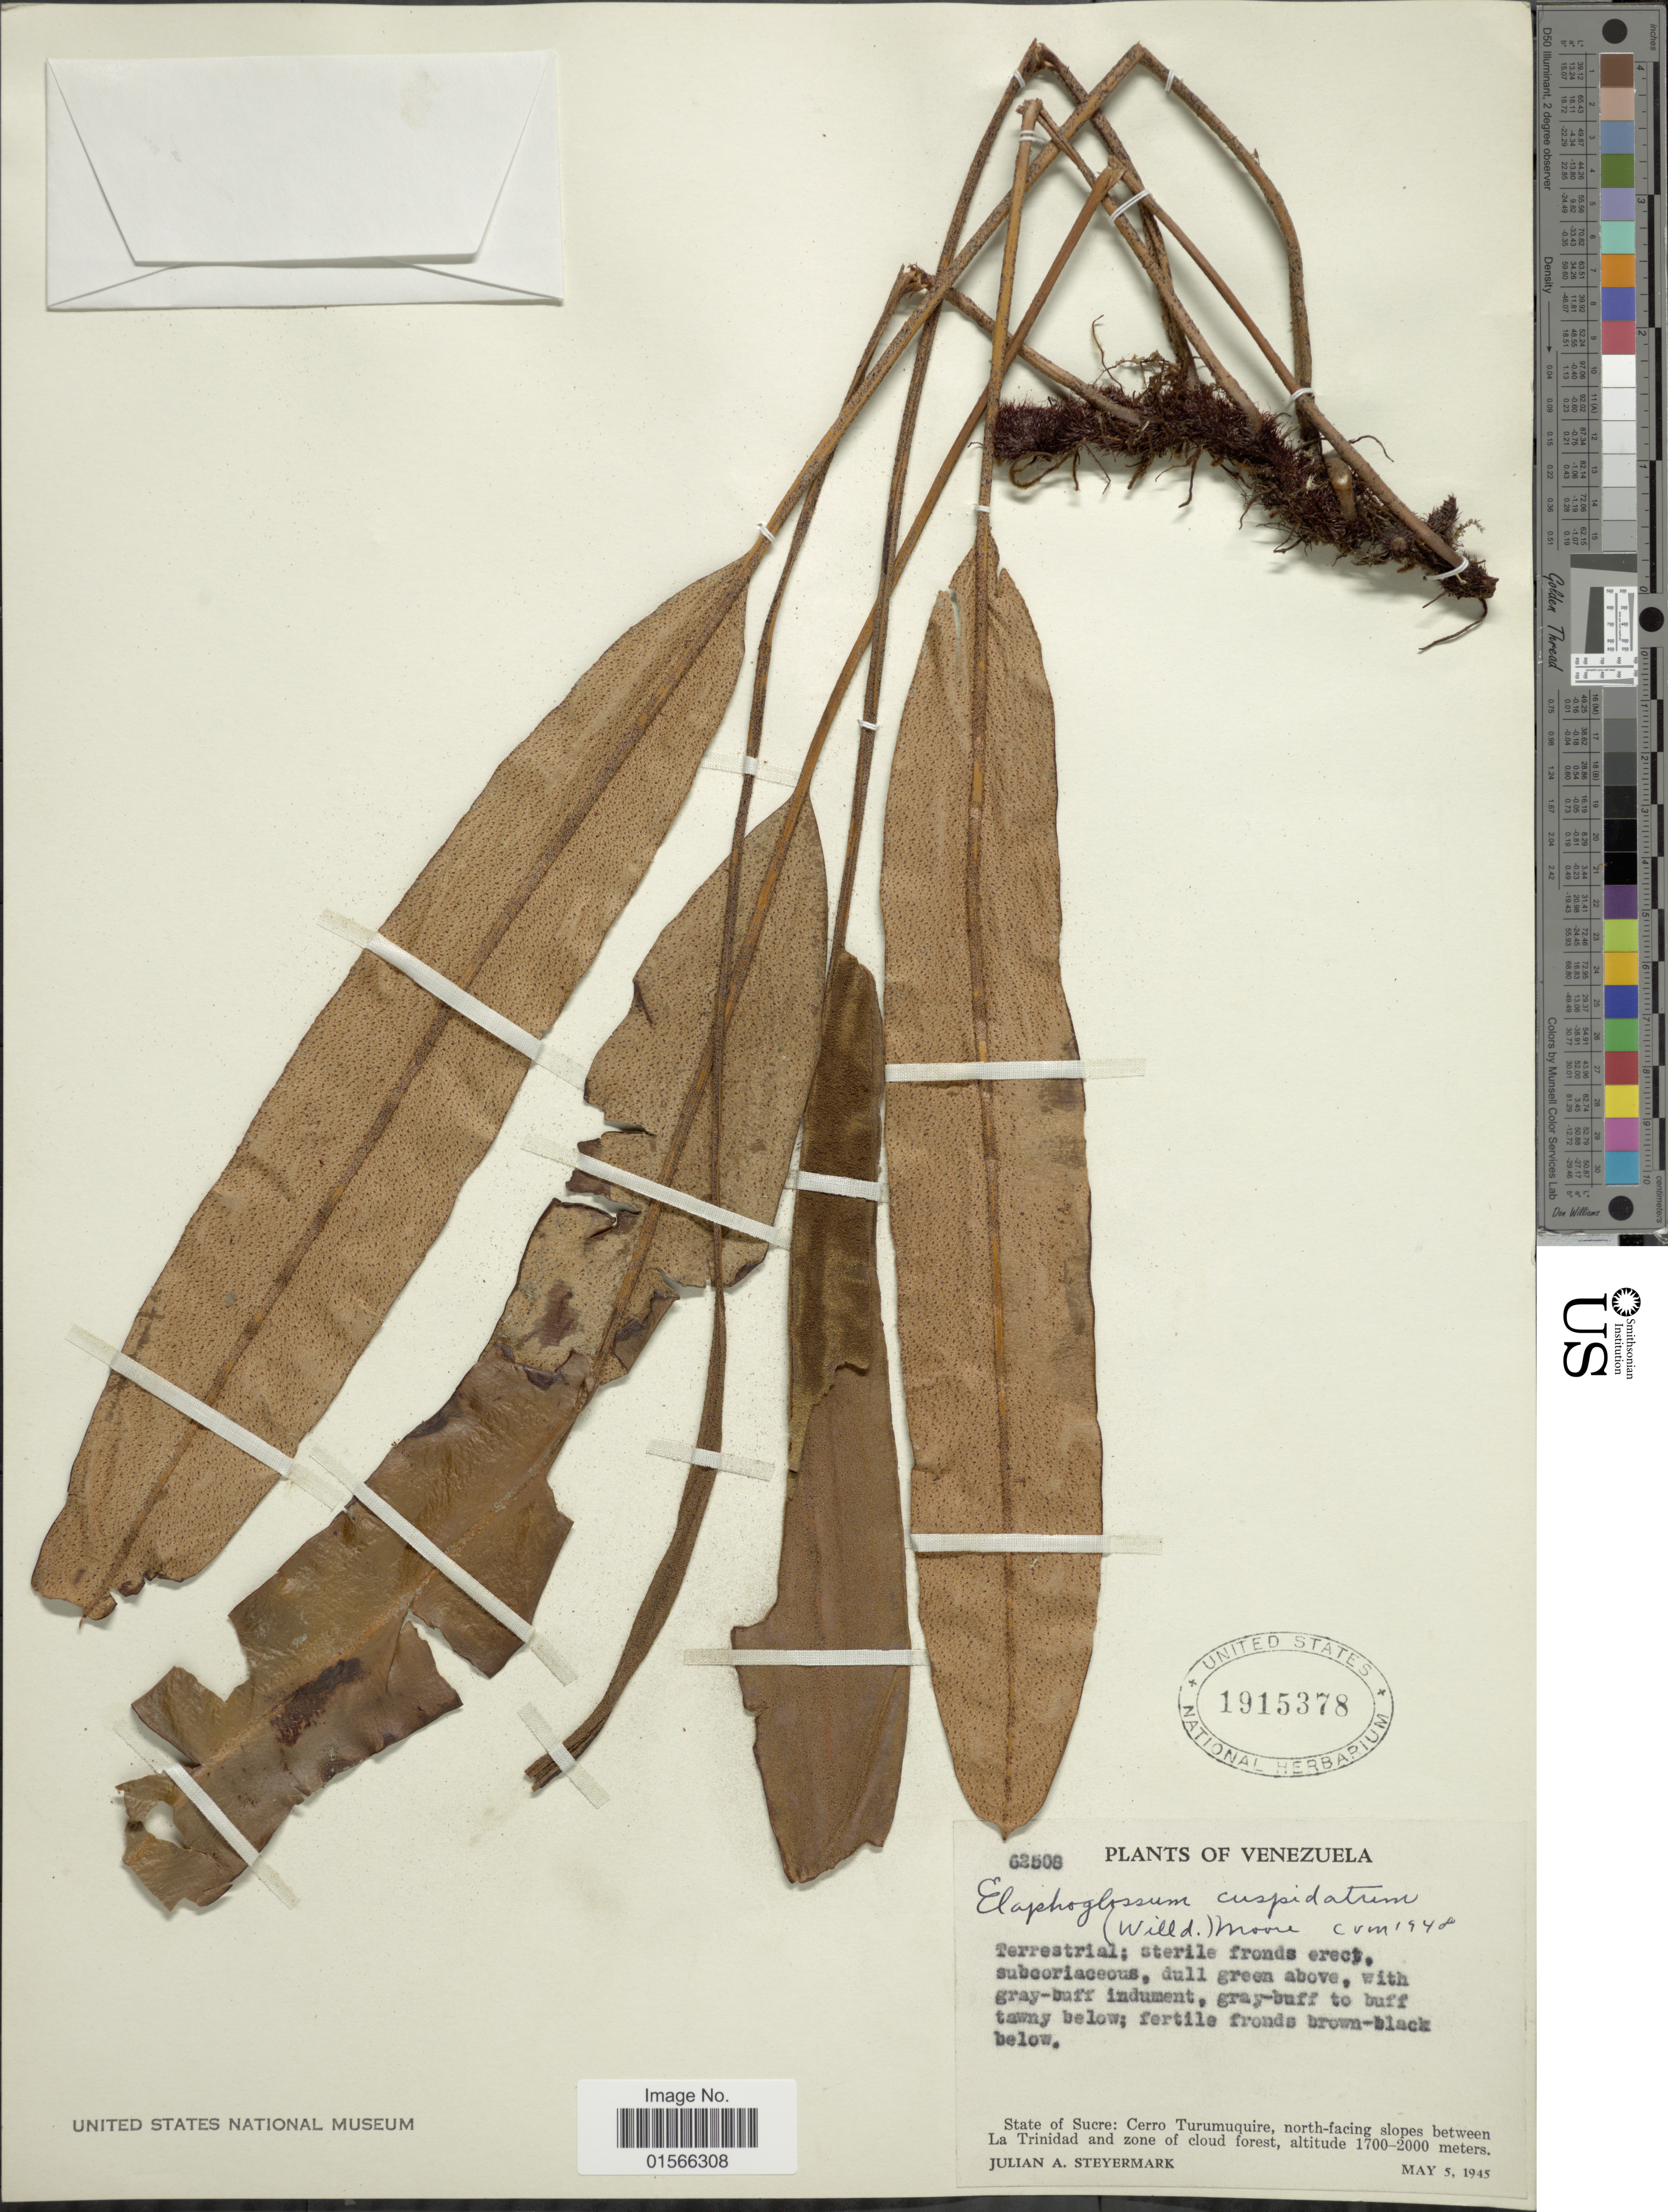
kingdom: Plantae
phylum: Tracheophyta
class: Polypodiopsida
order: Polypodiales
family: Dryopteridaceae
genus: Elaphoglossum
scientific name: Elaphoglossum cuspidatum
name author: (Willd.) T. Moore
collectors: J. Steyermark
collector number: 62508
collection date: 1945-08-05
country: Venezuela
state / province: Sucre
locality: Cerro Turumuquire, north-facing slopes between La Trinidad and zone of cloud forest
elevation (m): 1700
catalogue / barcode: US 1915378